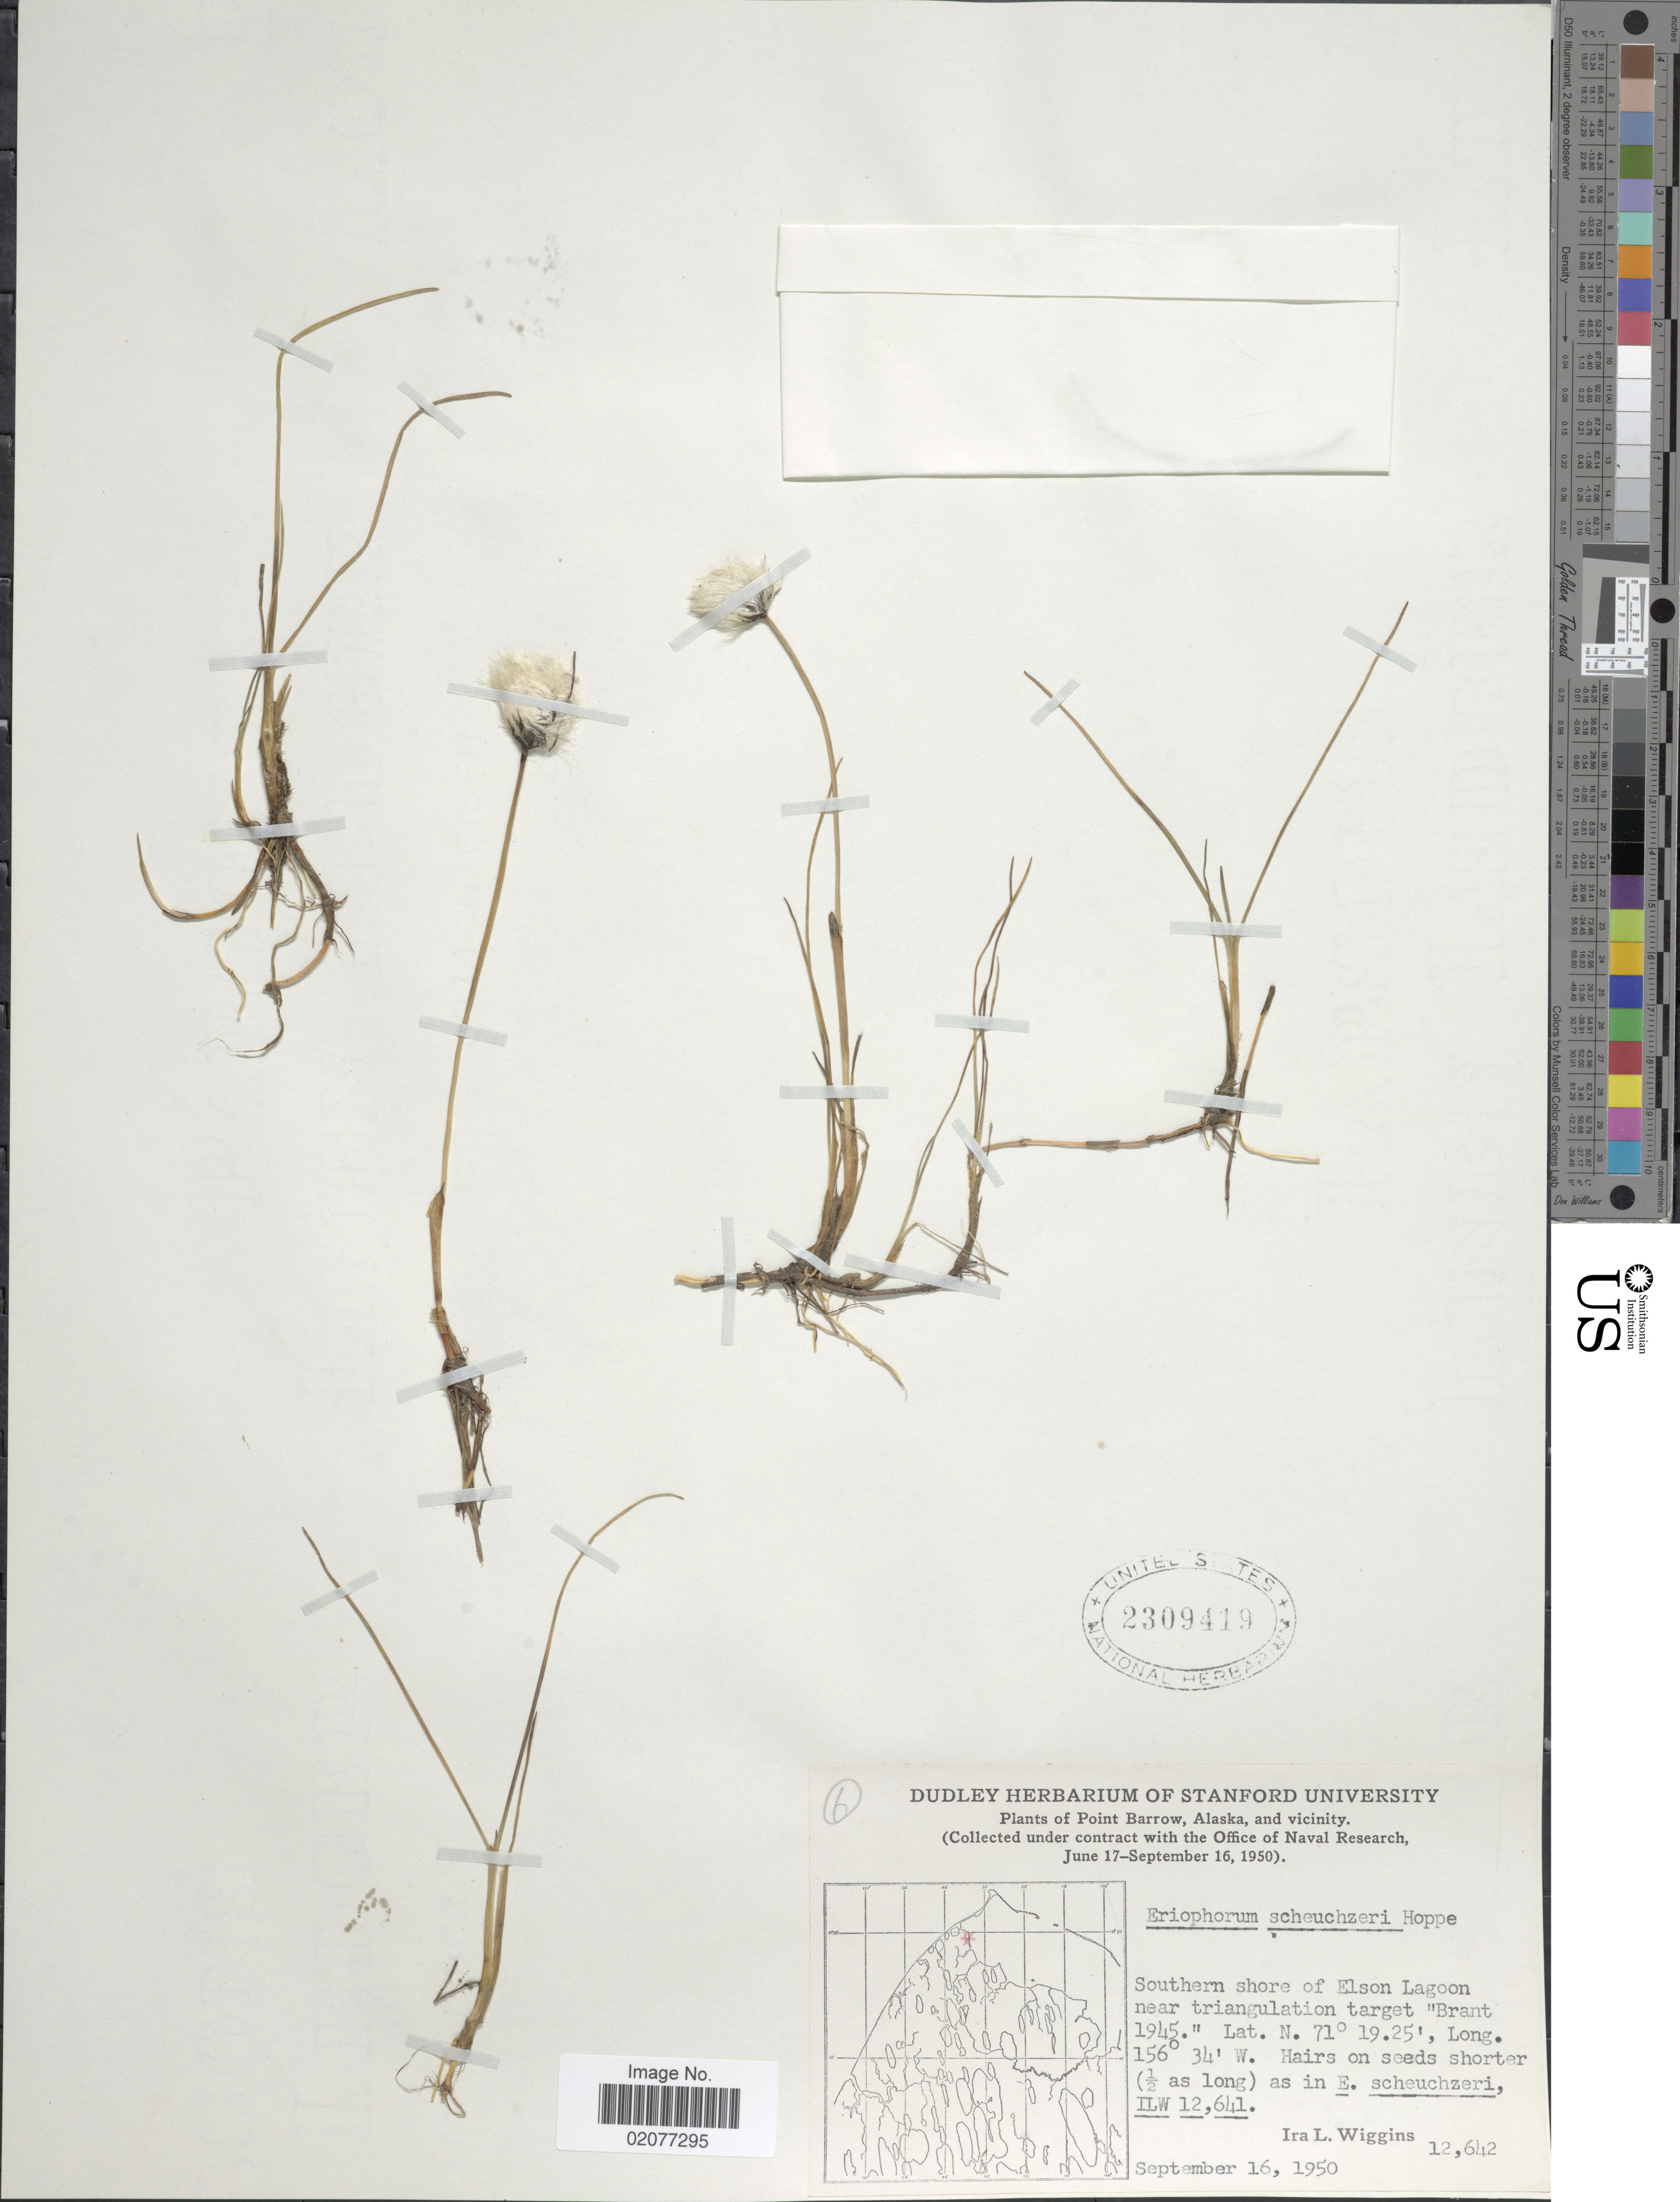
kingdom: Plantae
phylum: Tracheophyta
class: Liliopsida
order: Poales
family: Cyperaceae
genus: Eriophorum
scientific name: Eriophorum scheuchzeri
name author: Hoppe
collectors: I. L. Wiggins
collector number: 12642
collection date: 1950-09-16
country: United States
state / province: Alaska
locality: Point Barrow, Alaska, and vicinity, Southern shore of Elson Lagoon near Triangulation target "Brant 1945".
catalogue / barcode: US 2309419